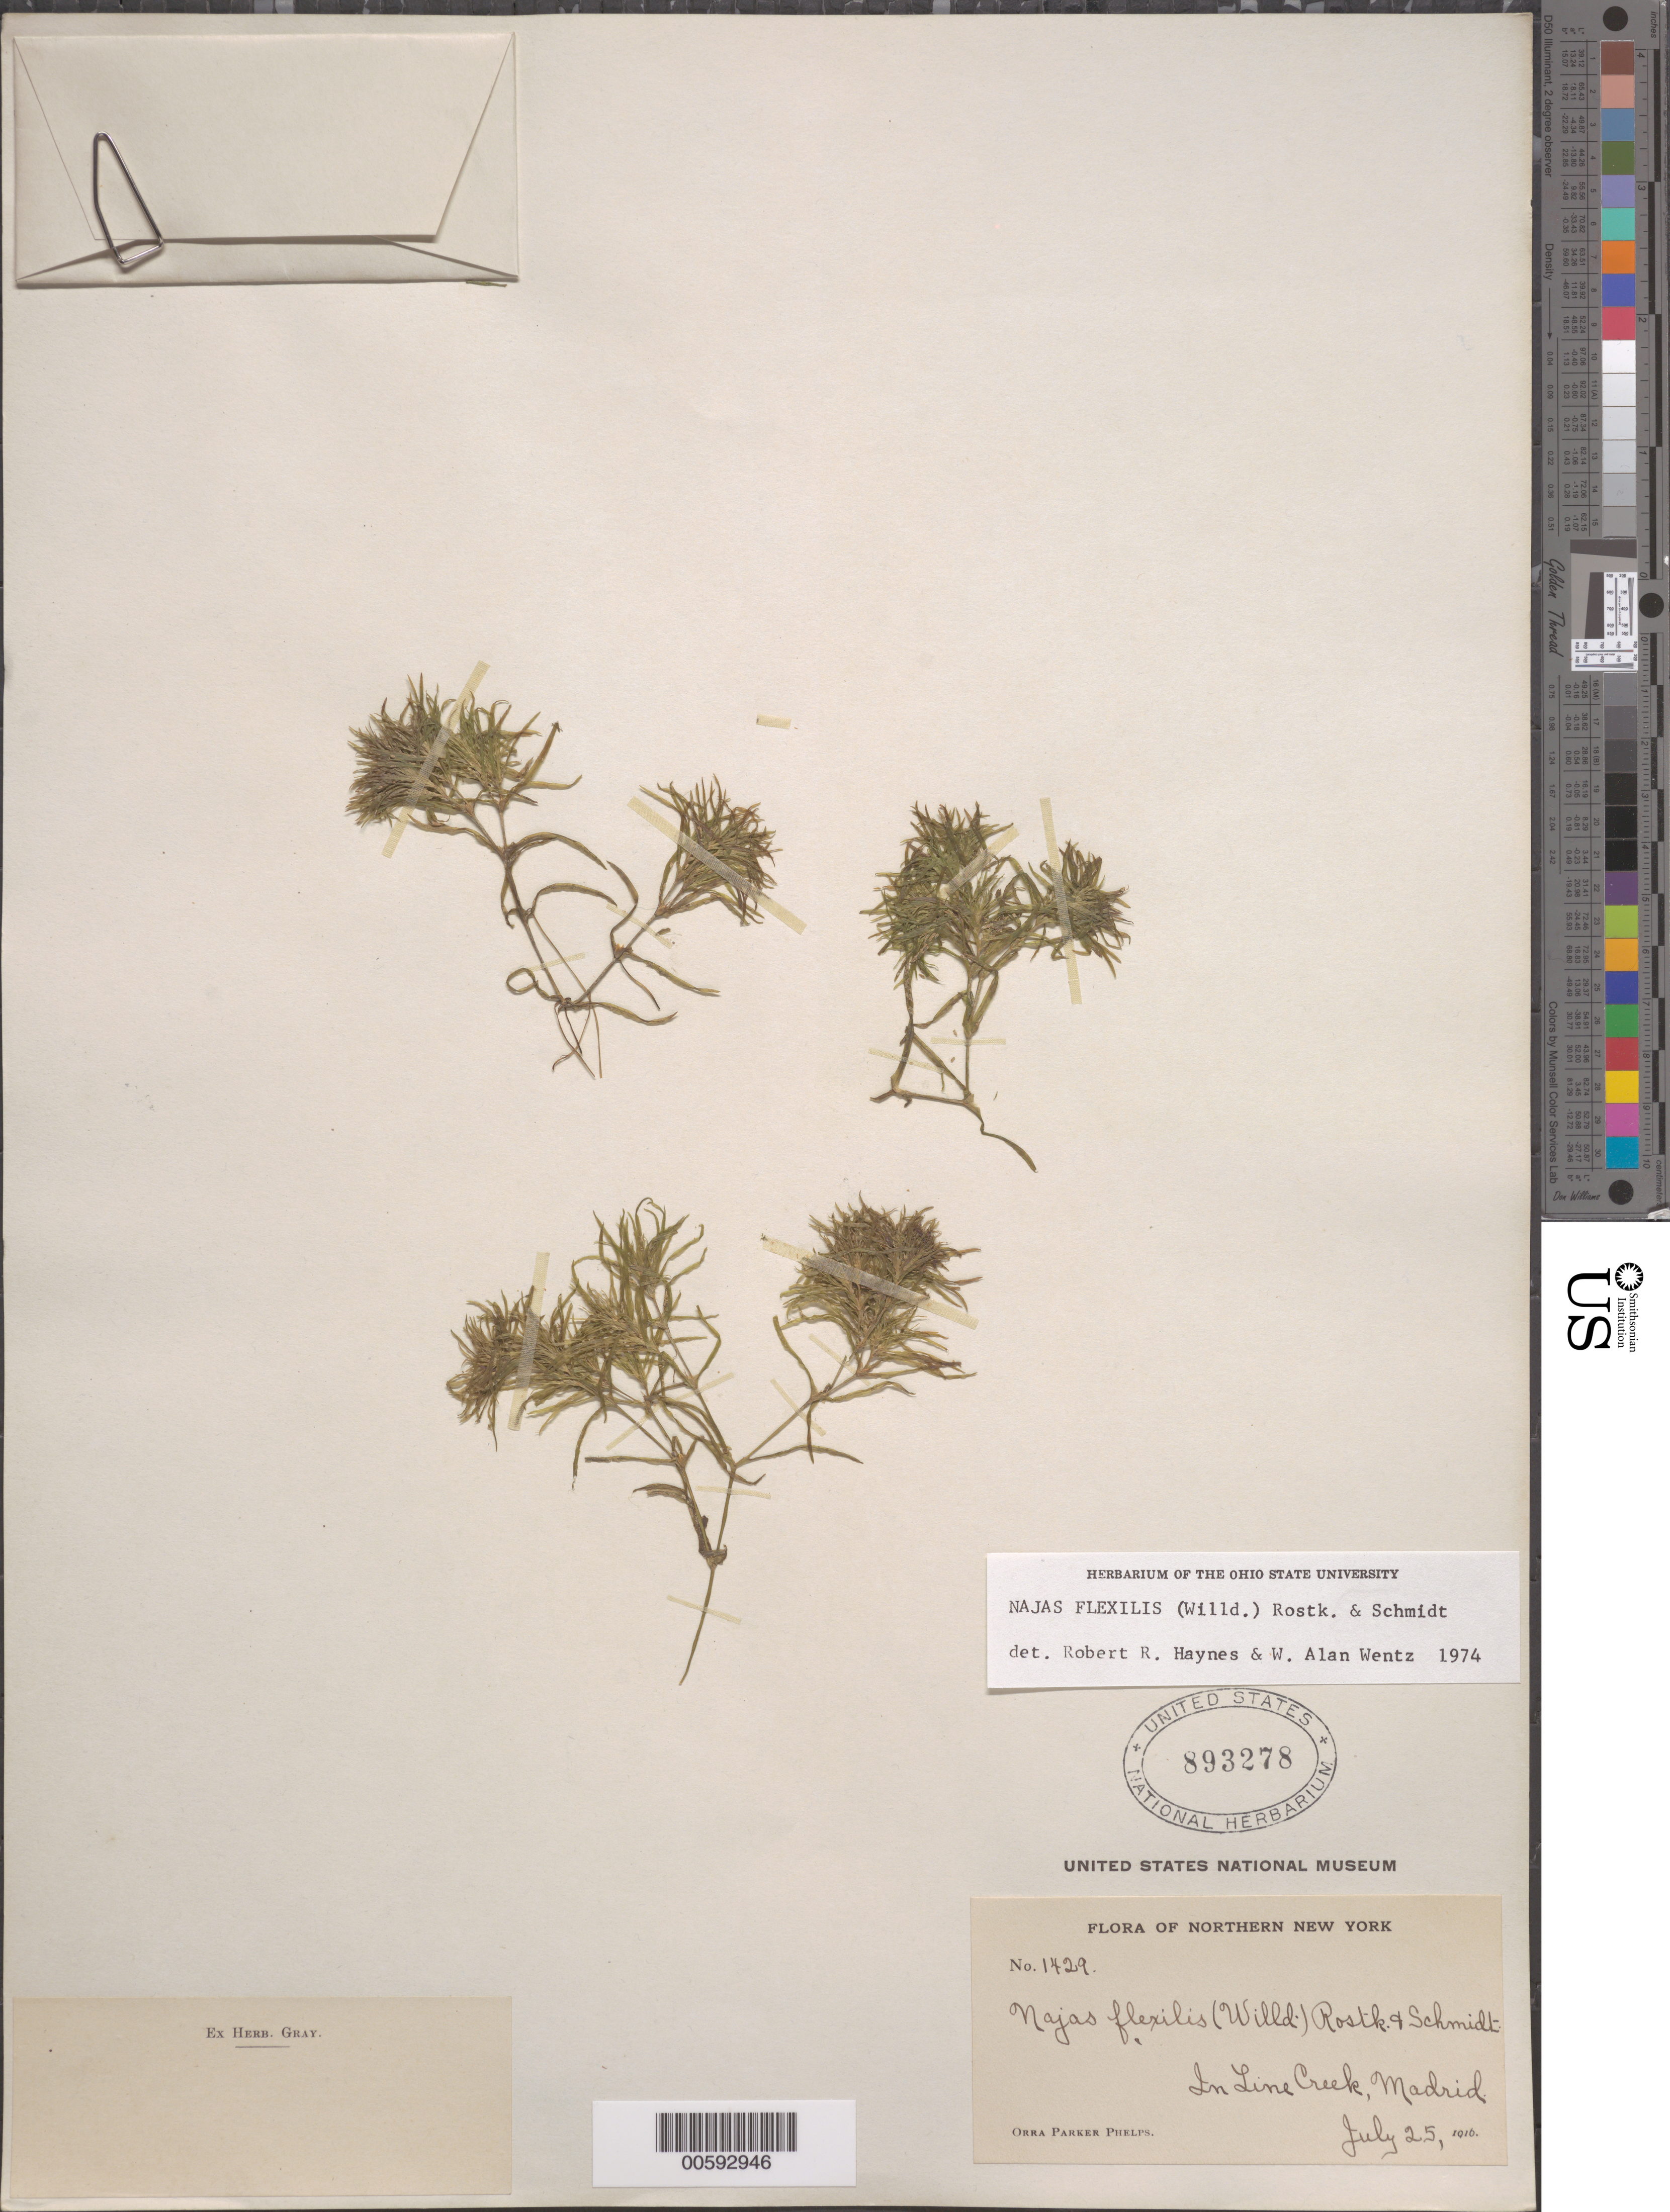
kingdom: Plantae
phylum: Tracheophyta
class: Liliopsida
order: Alismatales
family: Hydrocharitaceae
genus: Najas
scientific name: Najas flexilis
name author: (Willd.) Rostk. & Schmidt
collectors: O. P. Phelps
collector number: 1429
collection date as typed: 25 Jul 1916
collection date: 1916-07-25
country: United States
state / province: New York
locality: Line Creek, Madrid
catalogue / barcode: US 893278